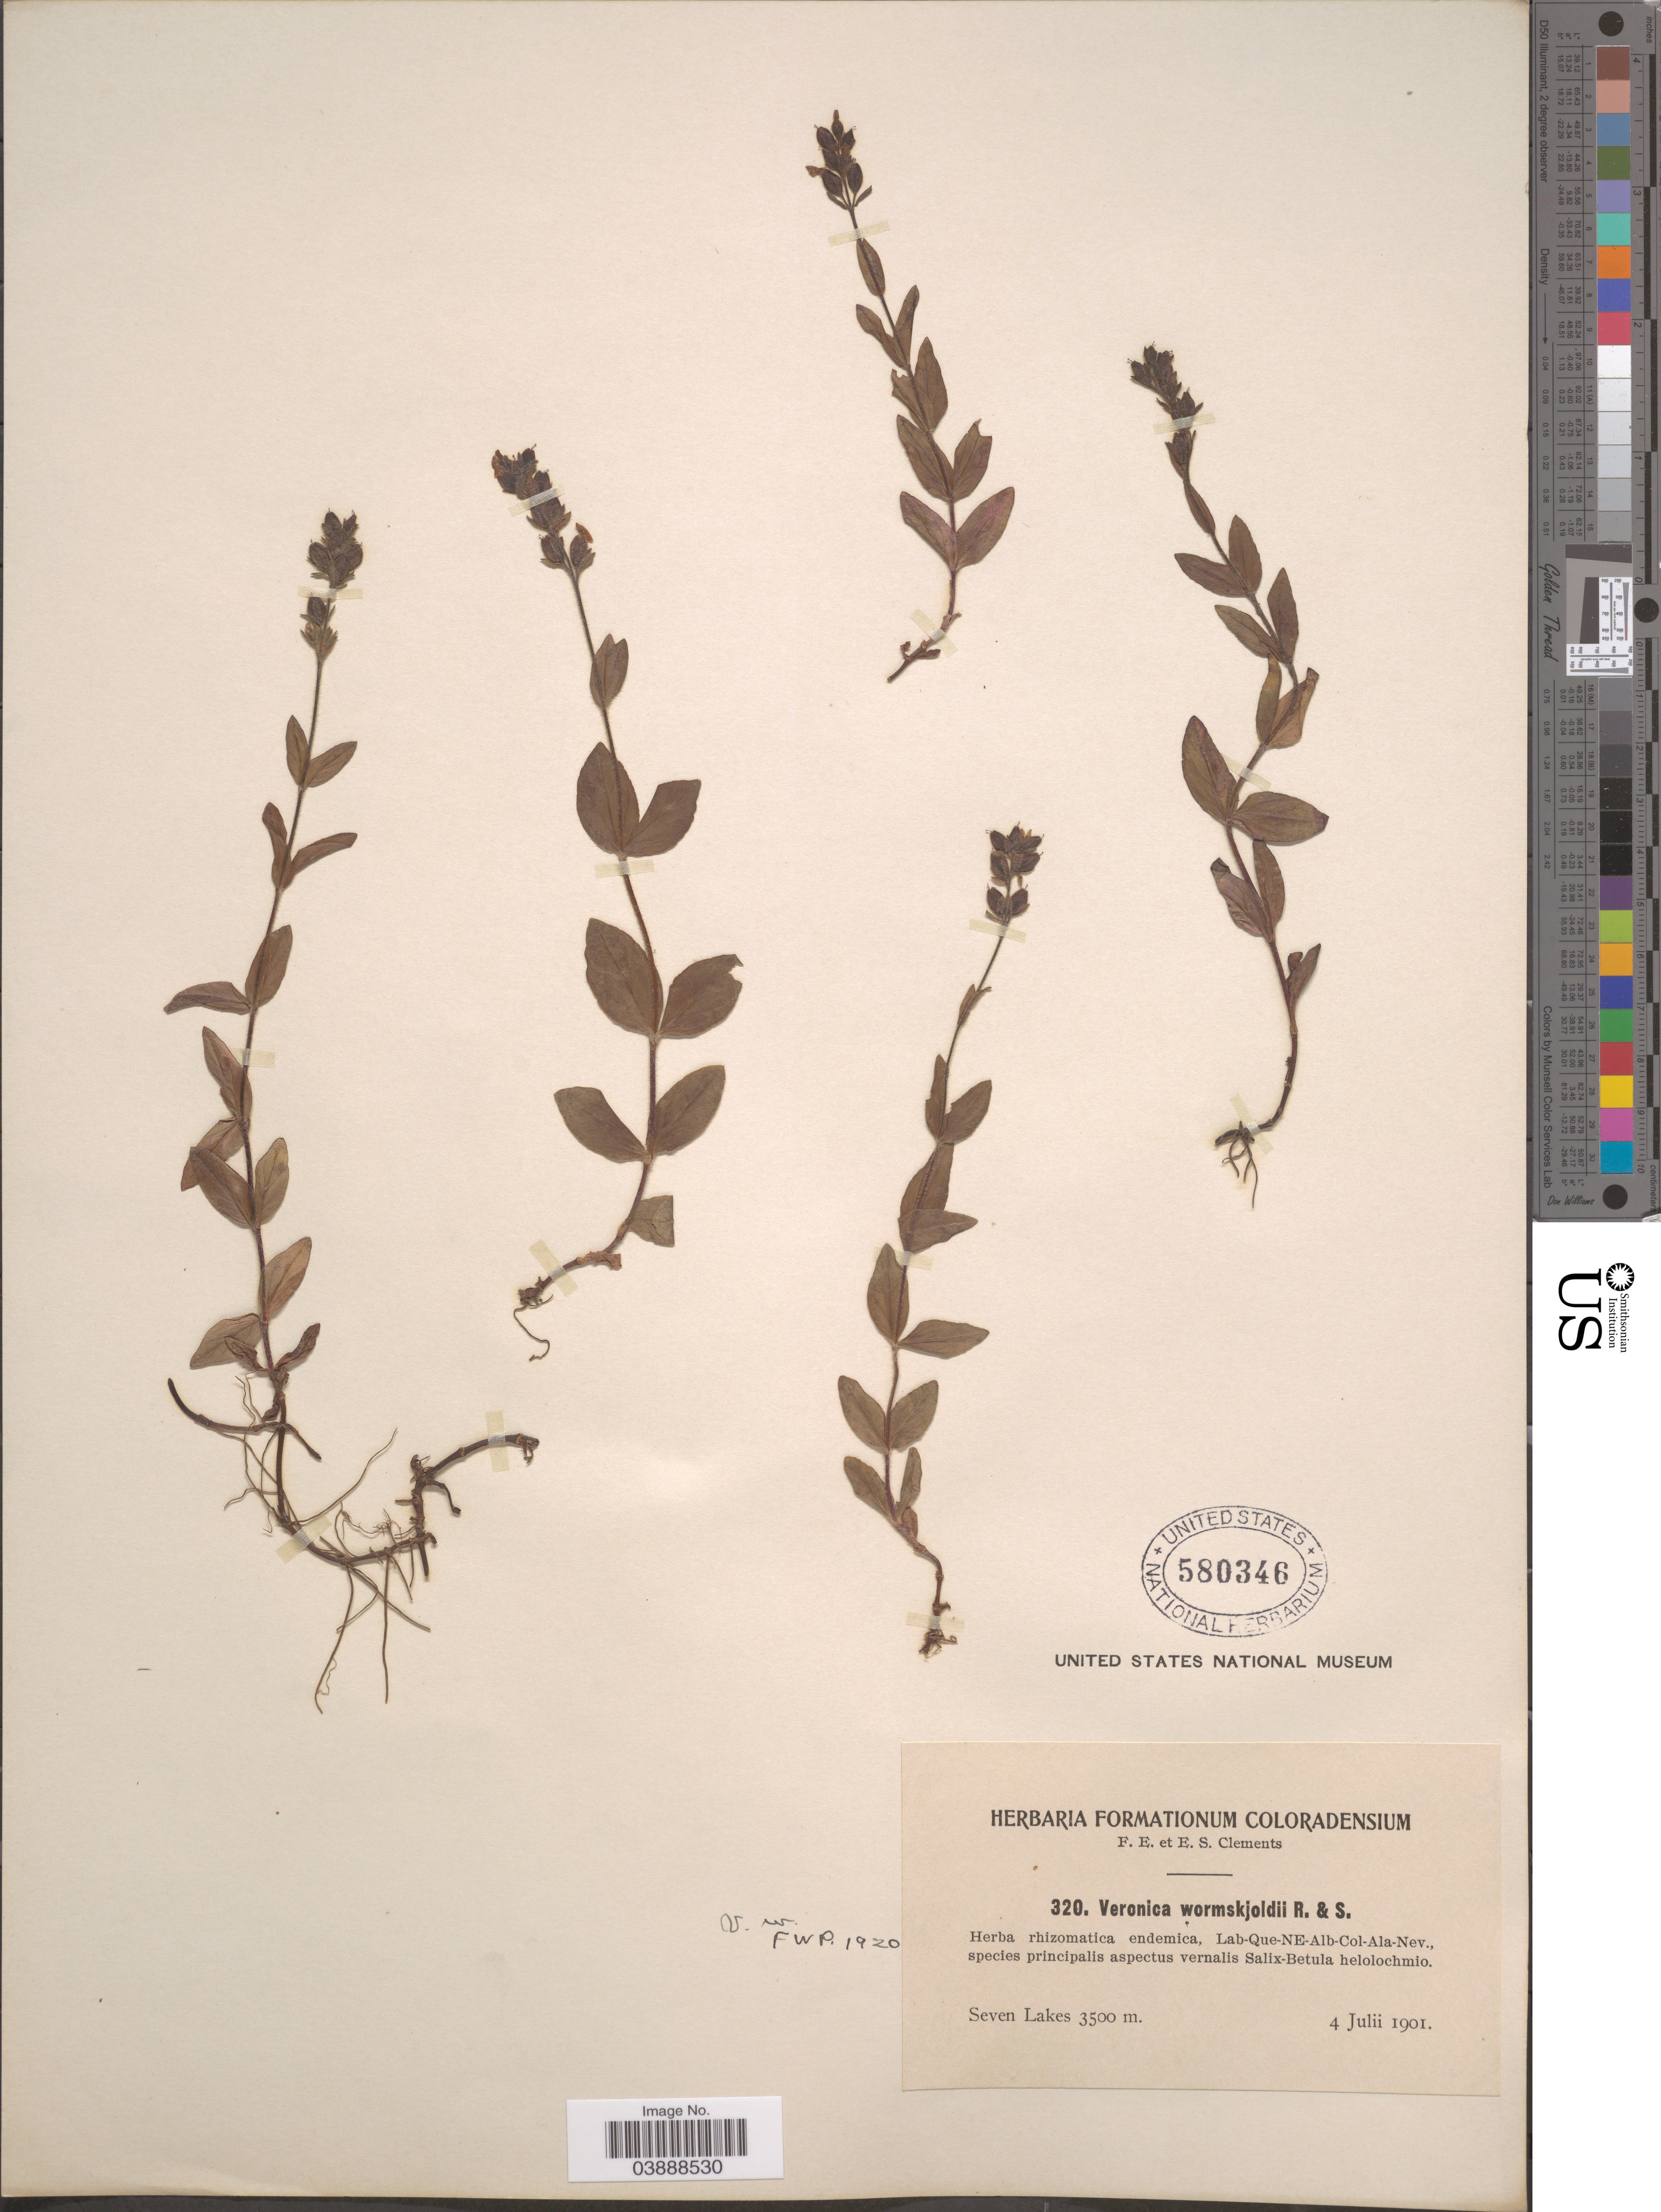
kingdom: Plantae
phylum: Tracheophyta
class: Magnoliopsida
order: Lamiales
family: Plantaginaceae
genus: Veronica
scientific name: Veronica wormskjoldii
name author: Roem. & Schult.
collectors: F. E. Clements & E. S. Clements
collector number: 320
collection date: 1901-07-04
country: United States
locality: Seven Lakes.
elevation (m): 3500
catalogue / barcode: US 580346